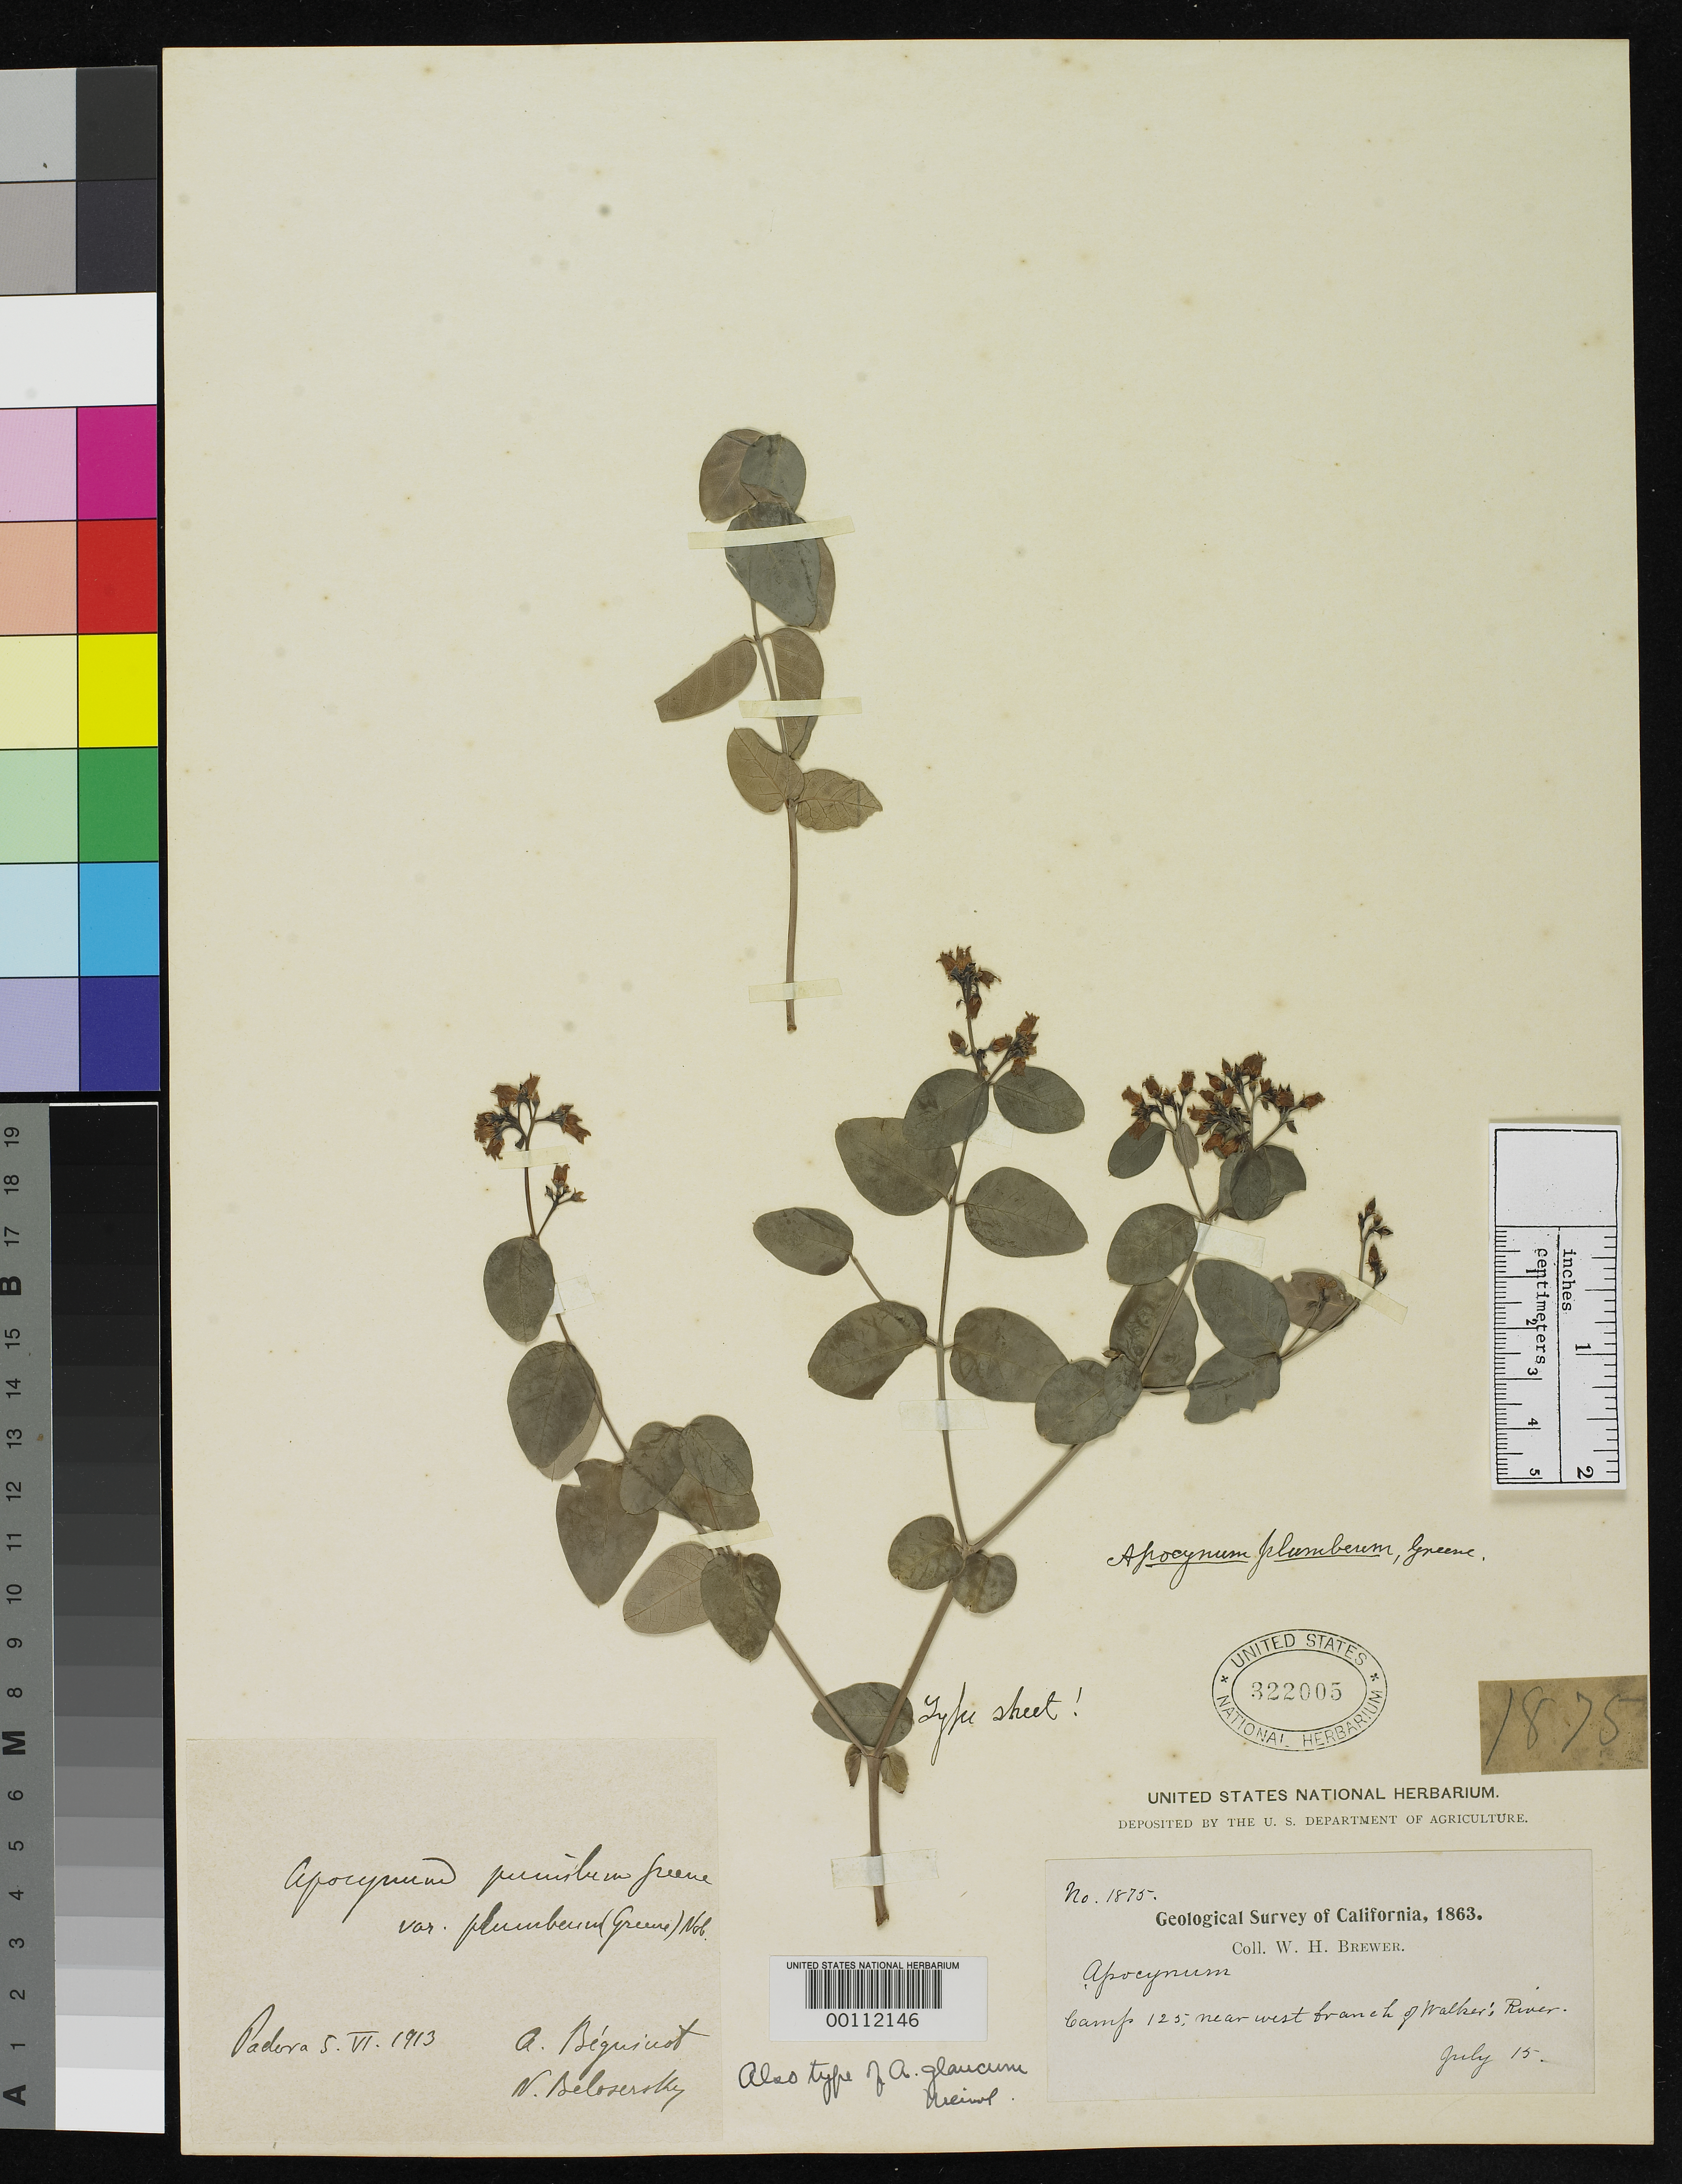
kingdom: Plantae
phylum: Tracheophyta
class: Magnoliopsida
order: Gentianales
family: Apocynaceae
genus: Apocynum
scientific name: Apocynum glaucum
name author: Nieuwl.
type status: Holotype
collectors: W. H. Brewer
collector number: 1875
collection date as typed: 15 Jul 1863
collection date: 1863-07-15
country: United States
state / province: Nevada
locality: Near Walker River.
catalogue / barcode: US 322005-2